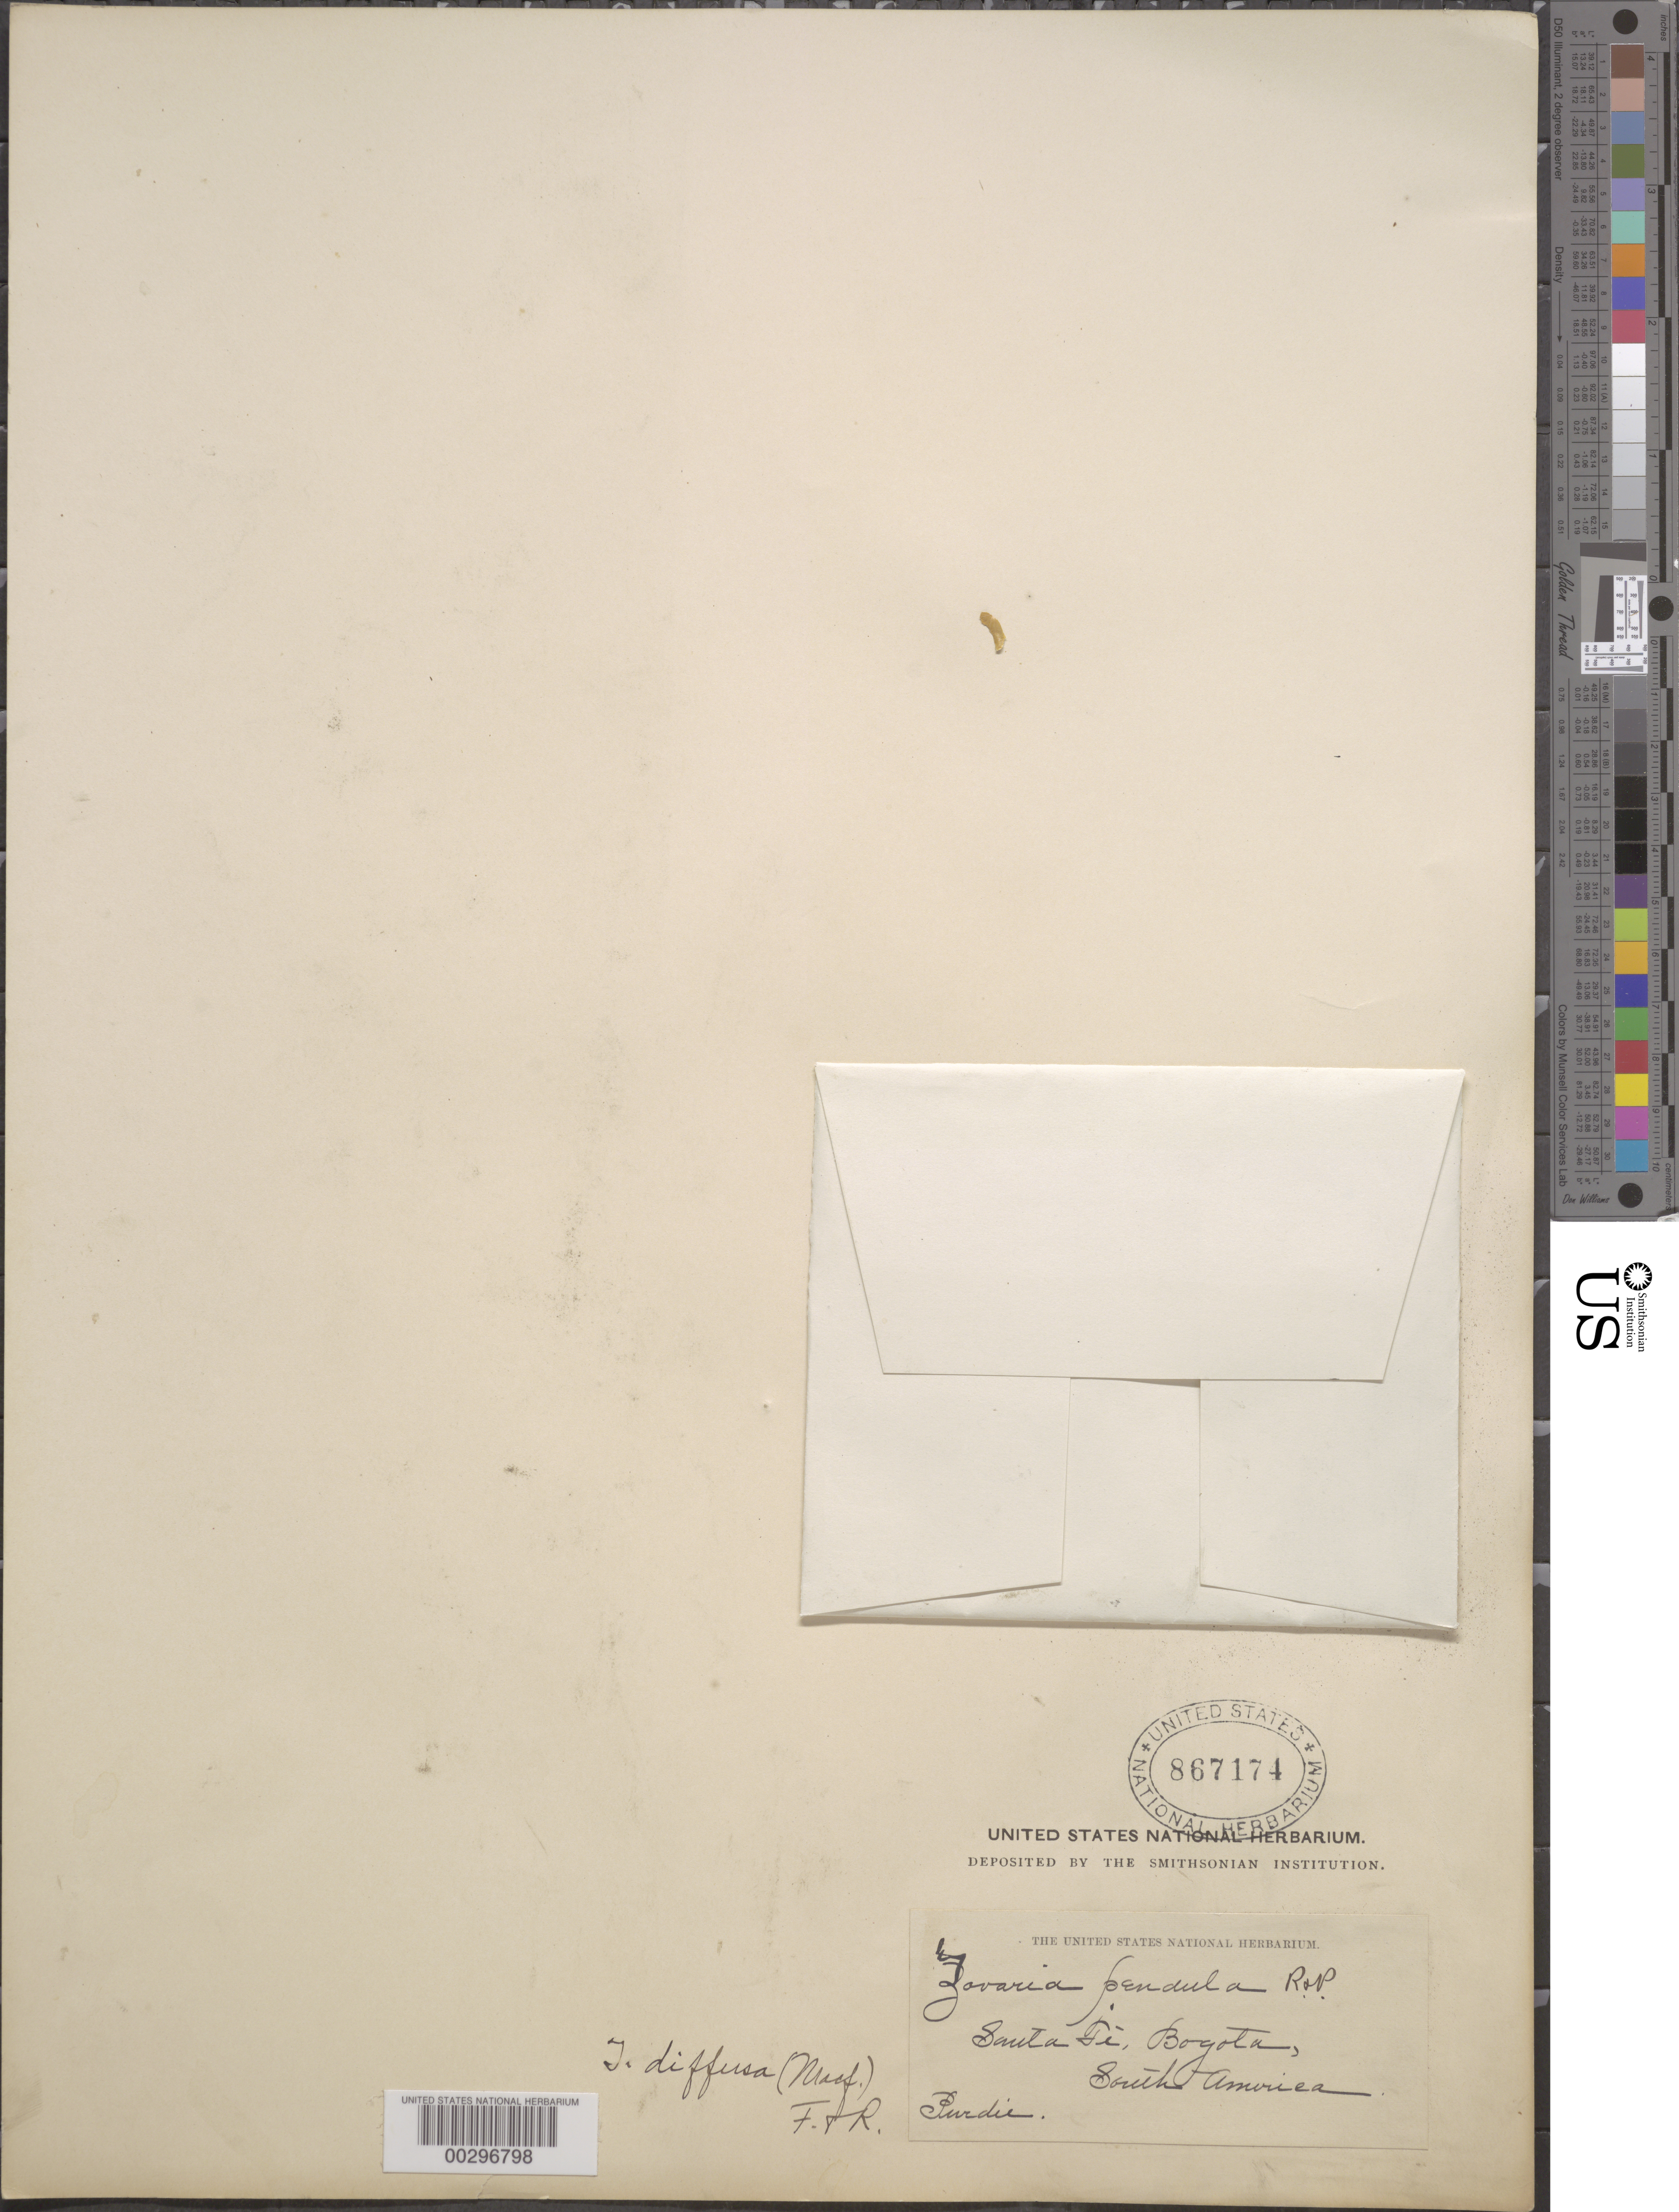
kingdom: Plantae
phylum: Tracheophyta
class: Magnoliopsida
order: Brassicales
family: Tovariaceae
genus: Tovaria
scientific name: Tovaria pendula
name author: Ruiz & Pav.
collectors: W. Purdie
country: Colombia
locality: Santa fe, Bogota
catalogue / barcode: US 867174